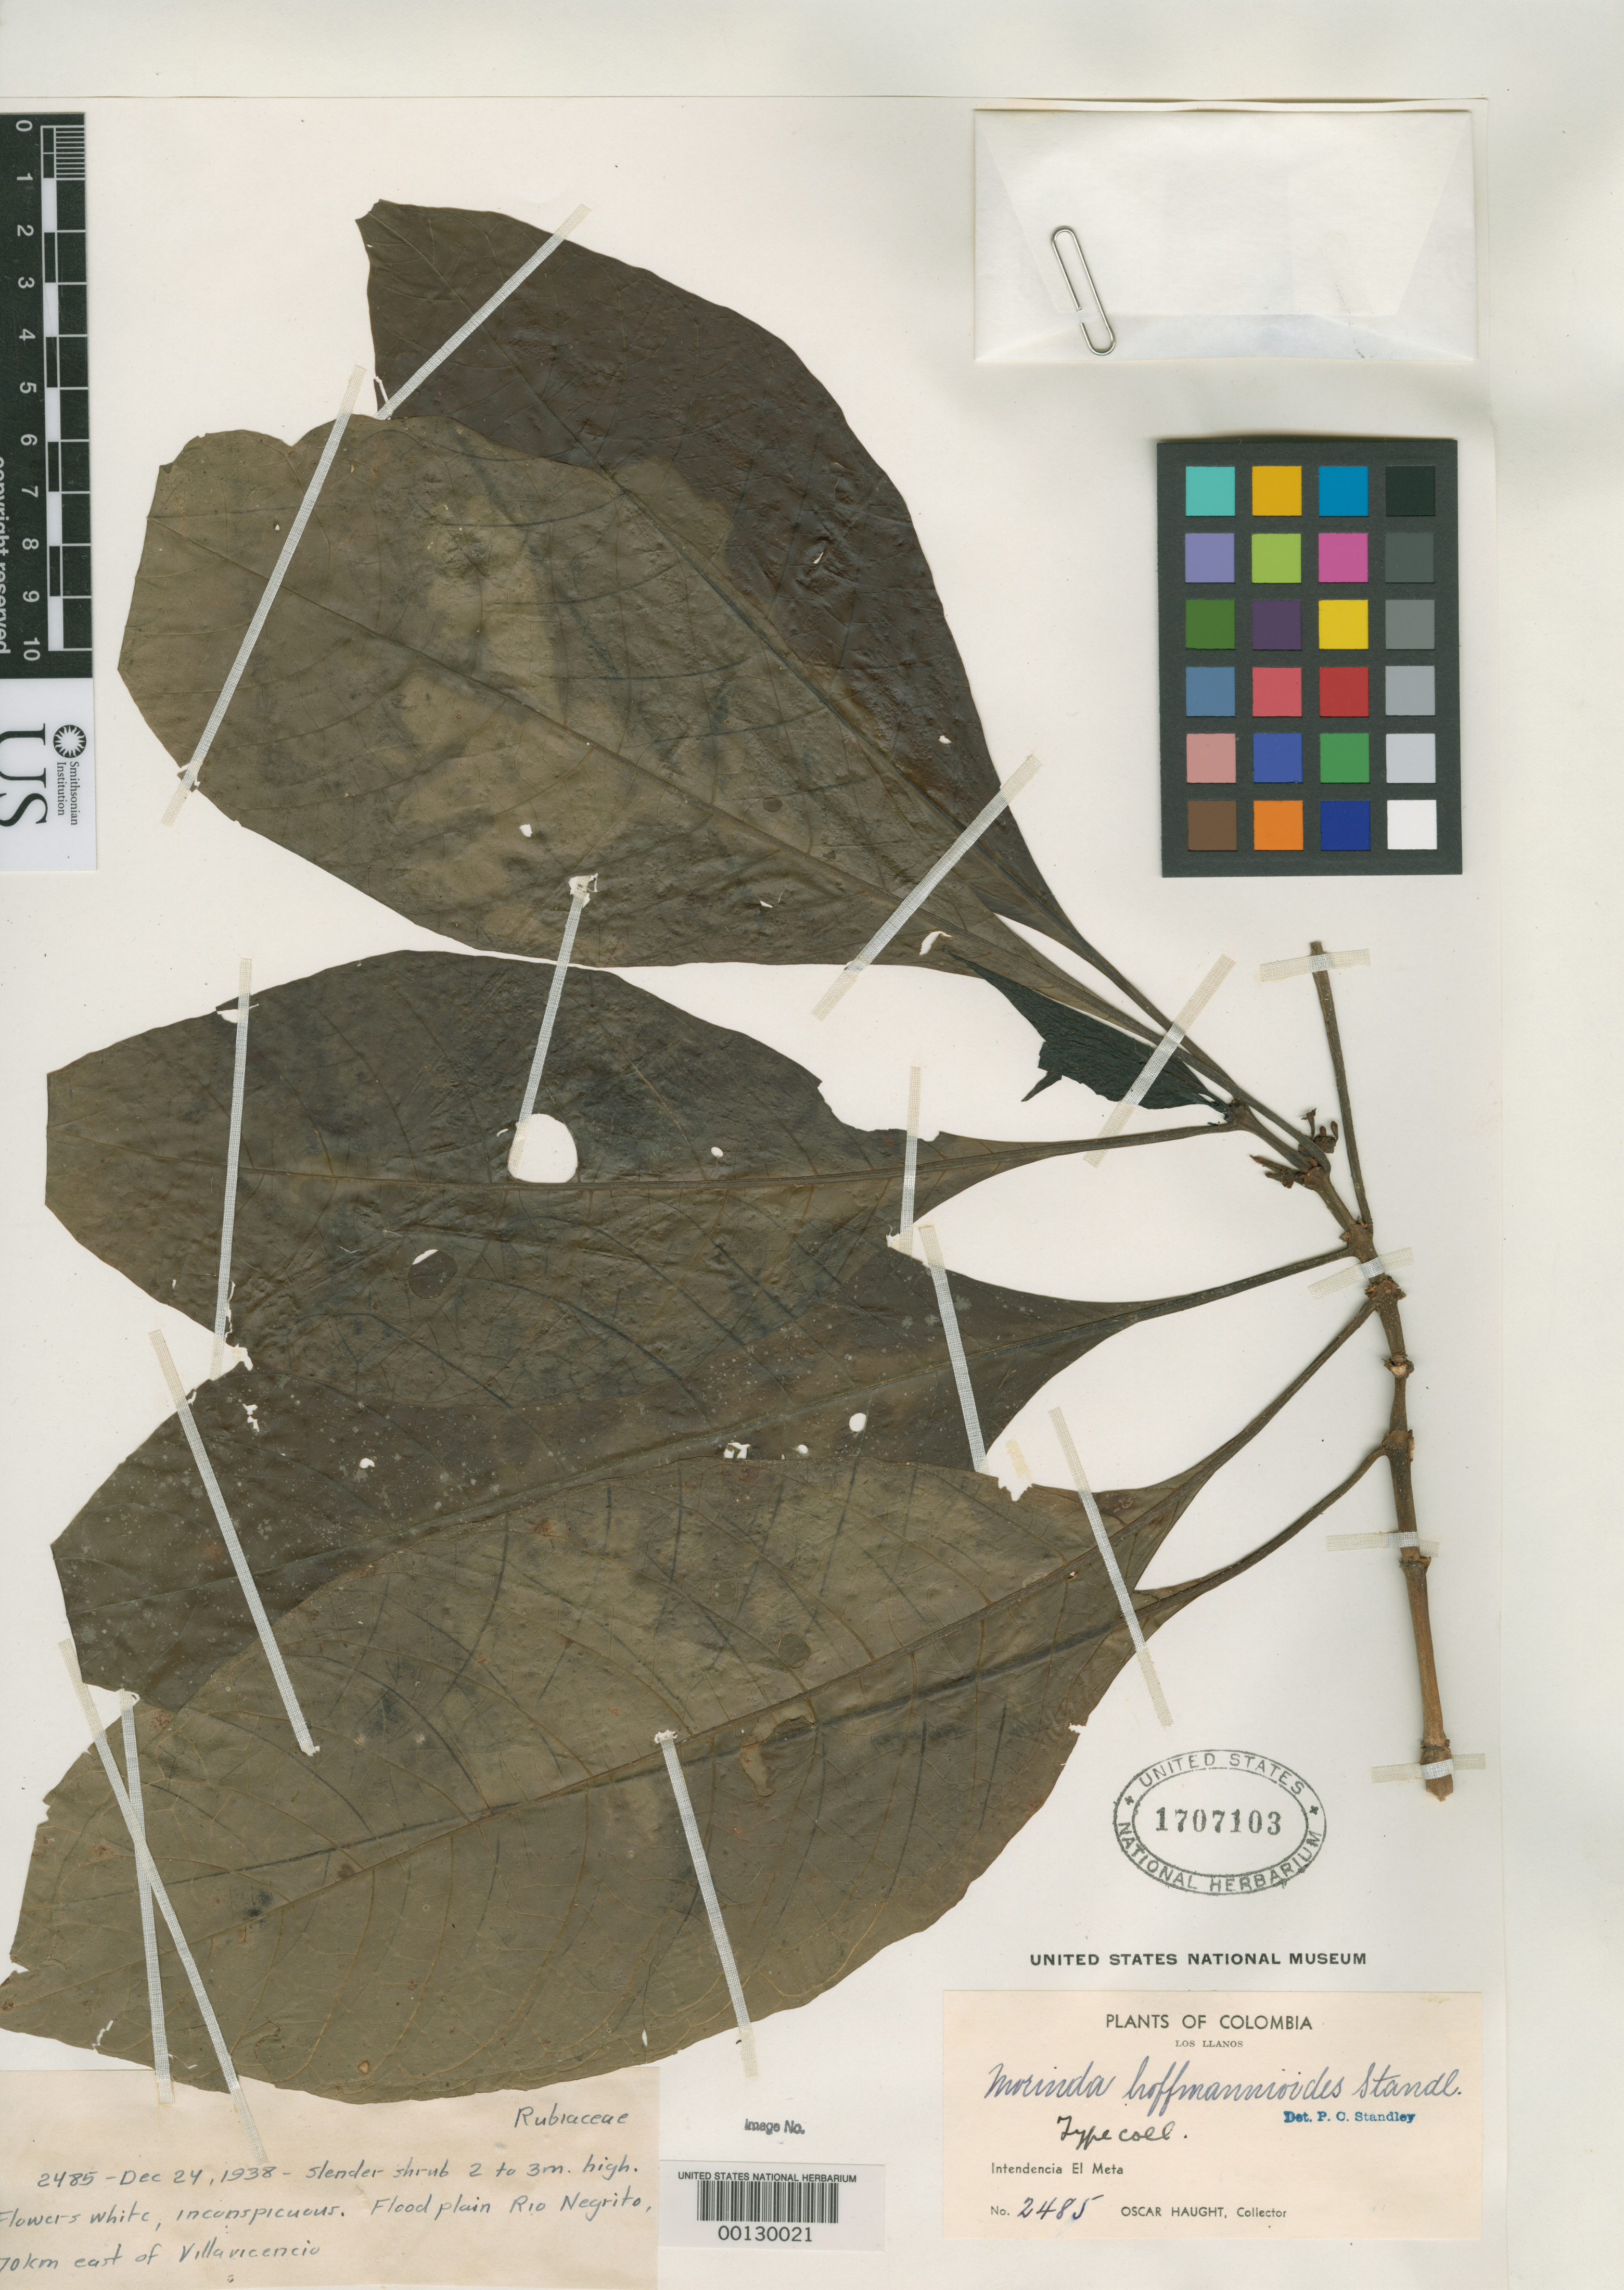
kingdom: Plantae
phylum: Tracheophyta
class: Magnoliopsida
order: Gentianales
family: Rubiaceae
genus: Morinda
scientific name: Morinda hoffmannioides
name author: Standl.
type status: Isotype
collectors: O. L. Haught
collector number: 2485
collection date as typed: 24 Dec 1938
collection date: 1938-12-24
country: Colombia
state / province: Meta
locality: Los Llanos, Rio Nigrito, 70 km E of Villa Vicencia.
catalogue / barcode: US 1707103